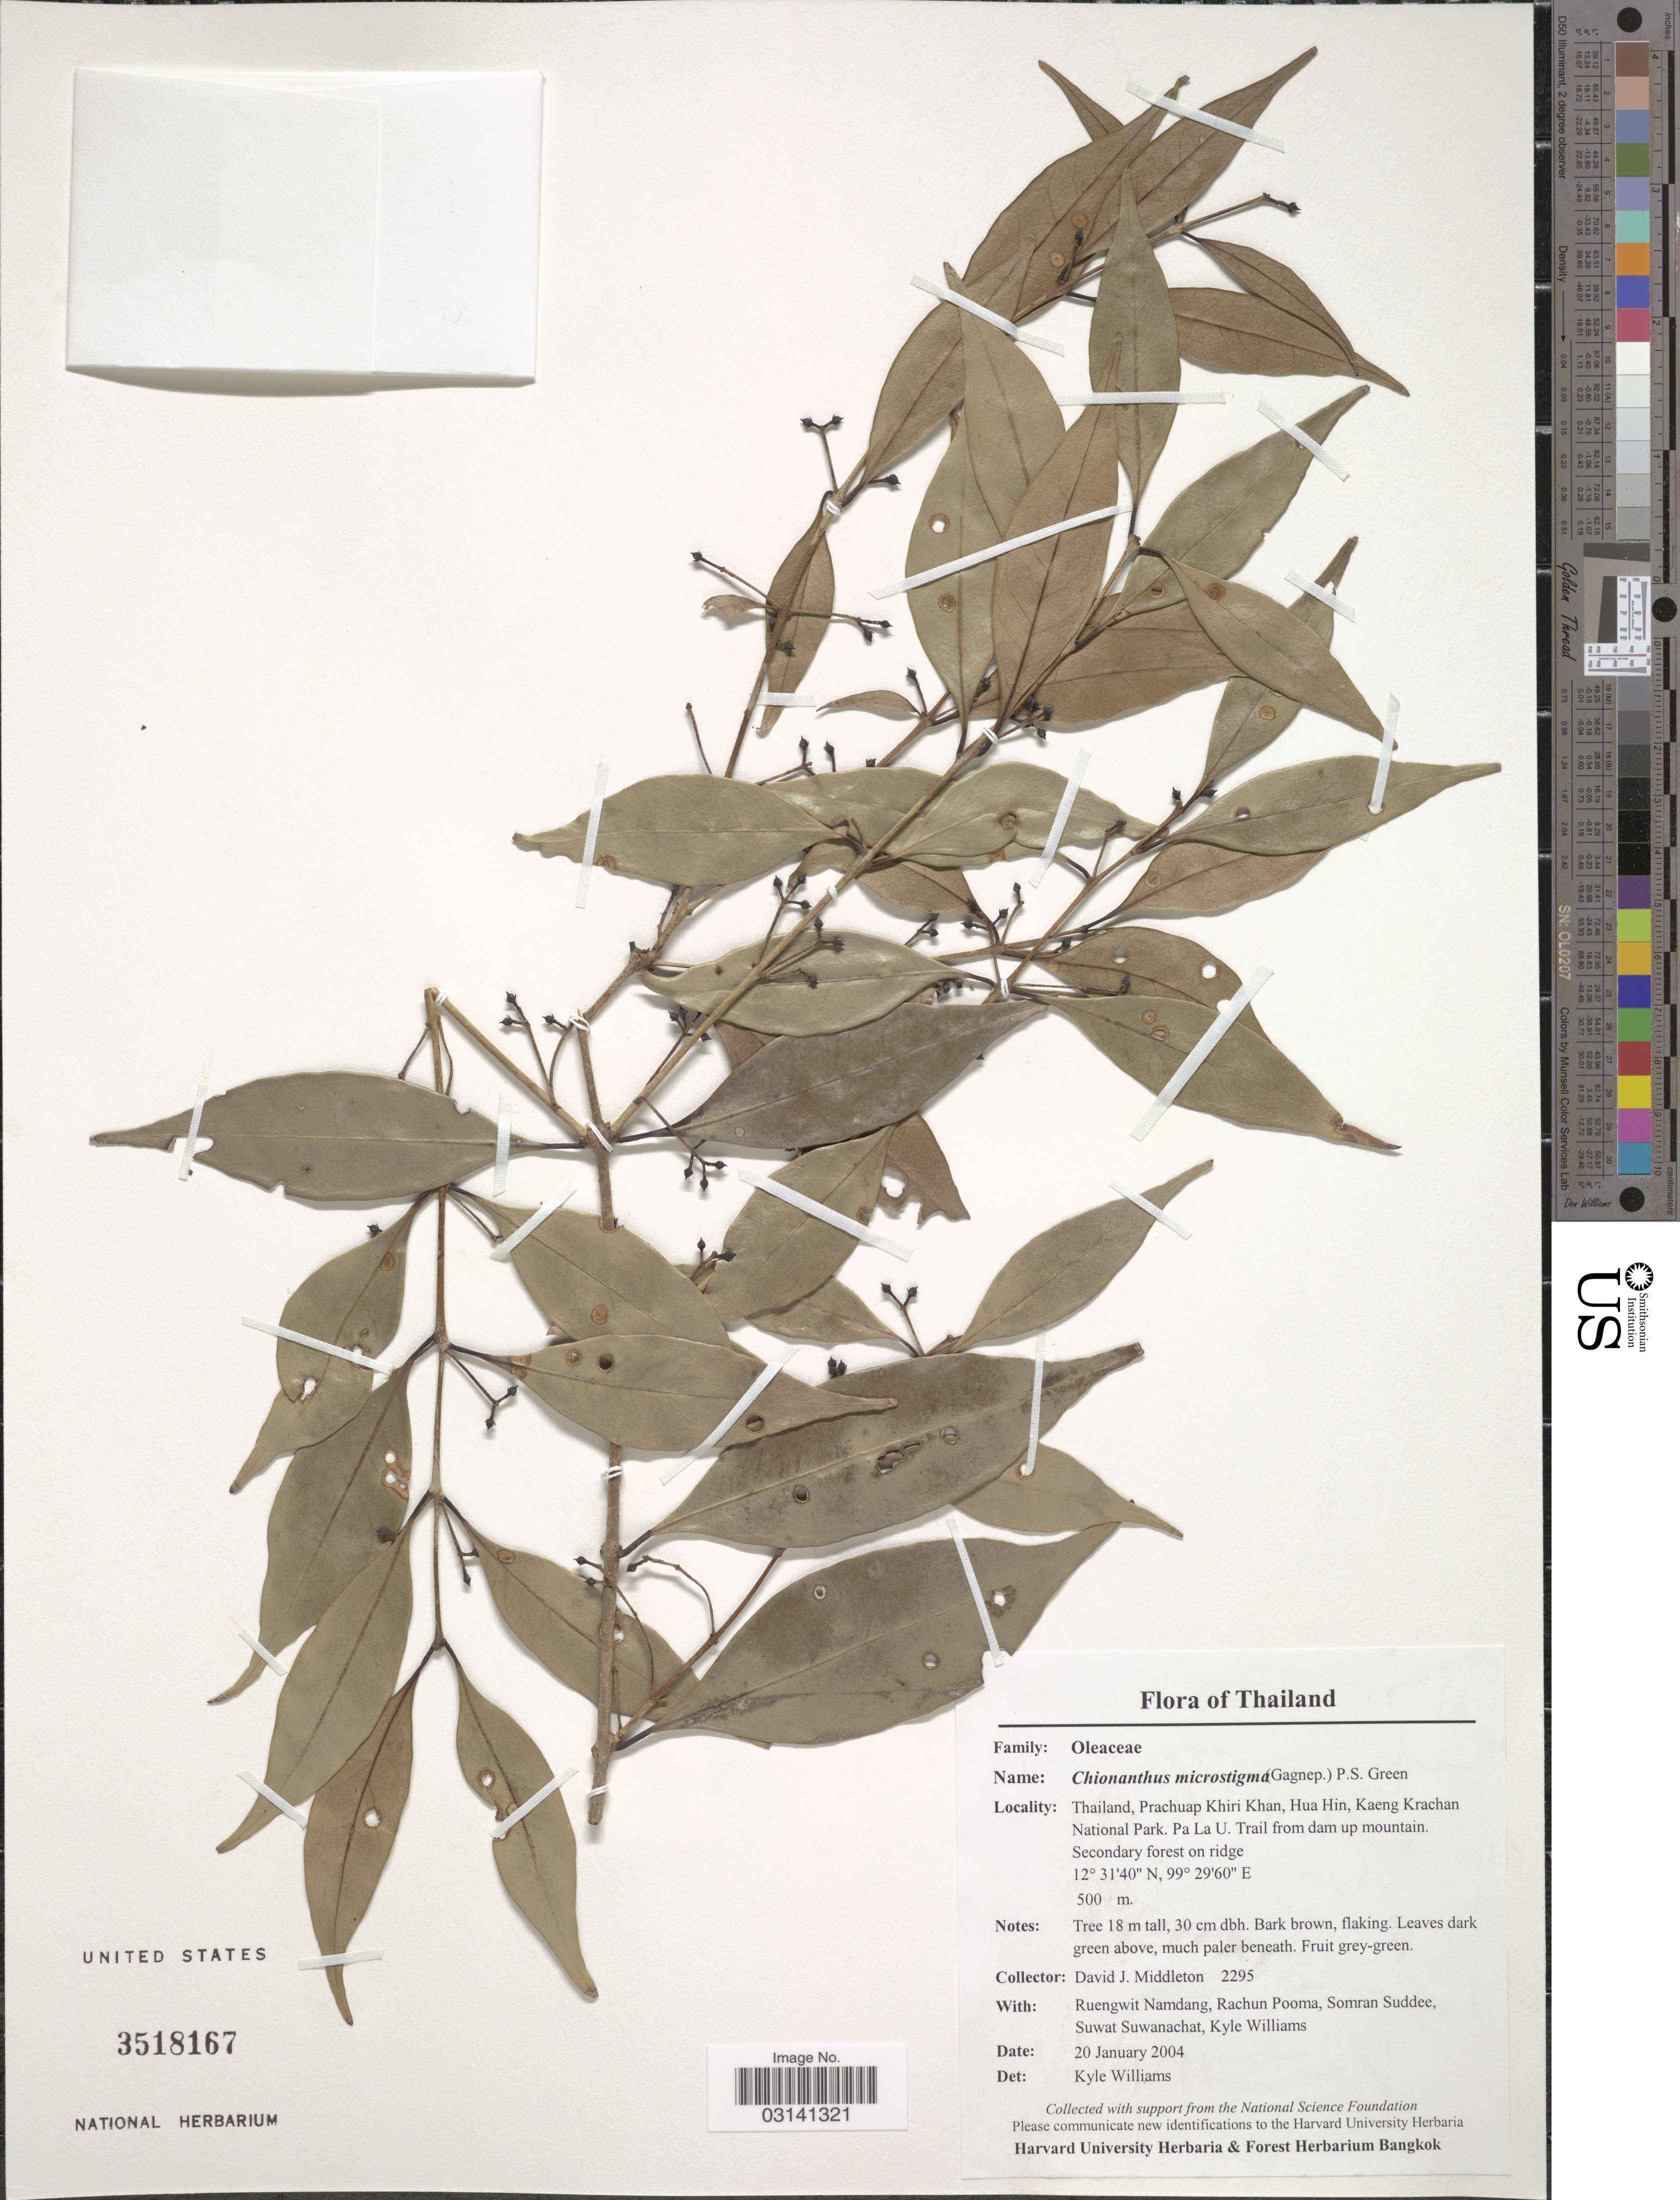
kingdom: Plantae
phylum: Tracheophyta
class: Magnoliopsida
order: Lamiales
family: Oleaceae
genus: Chionanthus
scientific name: Chionanthus microstigma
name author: (Gagnep.) P.S. Green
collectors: D. J. Middleton, R. Namdang, R. Pooma, S. Suddee & et al.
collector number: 2295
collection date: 2004-01-20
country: Thailand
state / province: Prachuap Khiri Khan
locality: Hua Hin, Kaeng Krachan National Park. Pa La U. Trail from dam up mountain.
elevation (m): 500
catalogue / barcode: US 3518167